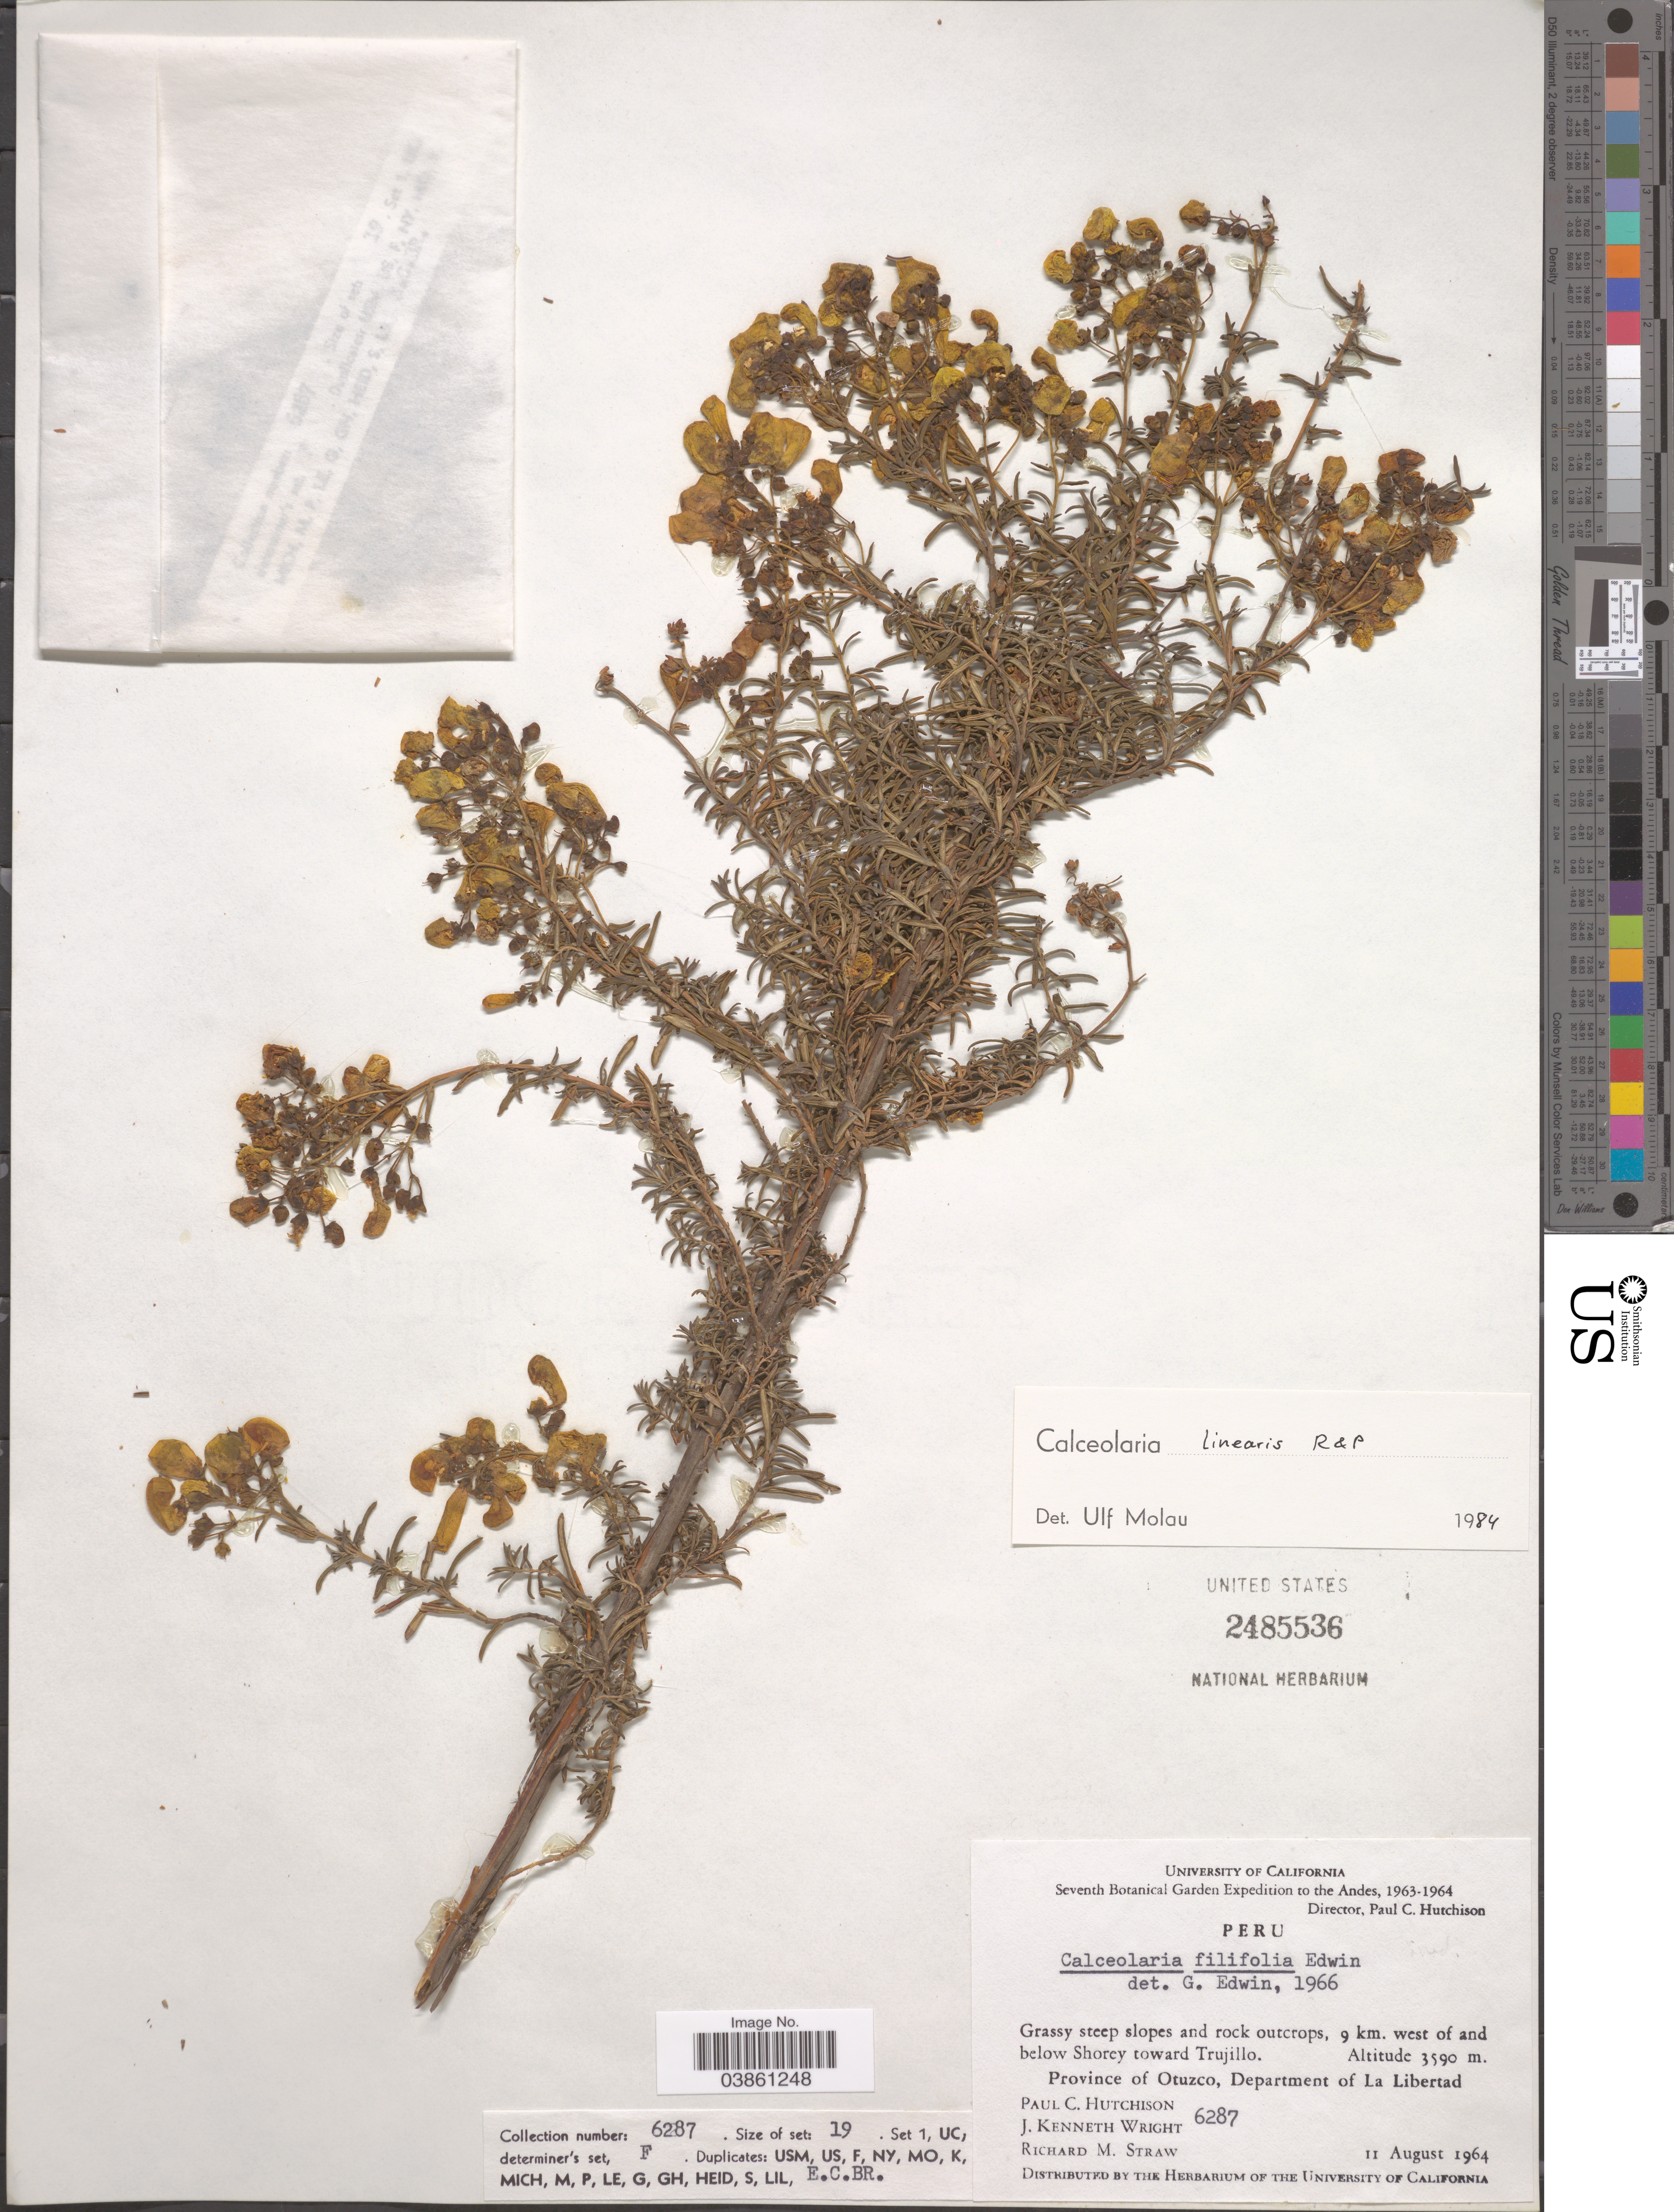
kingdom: Plantae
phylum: Tracheophyta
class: Magnoliopsida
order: Lamiales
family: Calceolariaceae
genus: Calceolaria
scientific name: Calceolaria linearis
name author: Ruiz & Pav.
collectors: P. C. Hutchison, J. K. Wright & R. M. Straw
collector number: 6287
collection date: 1964-08-11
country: Peru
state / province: La Libertad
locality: The Andes. Grassy steep slopes and rock outcrops, 9 km. west of and below Shorey toward Trujillo. Province of Otuzco, Department of La Libertad.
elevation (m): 3590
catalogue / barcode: US 2485536